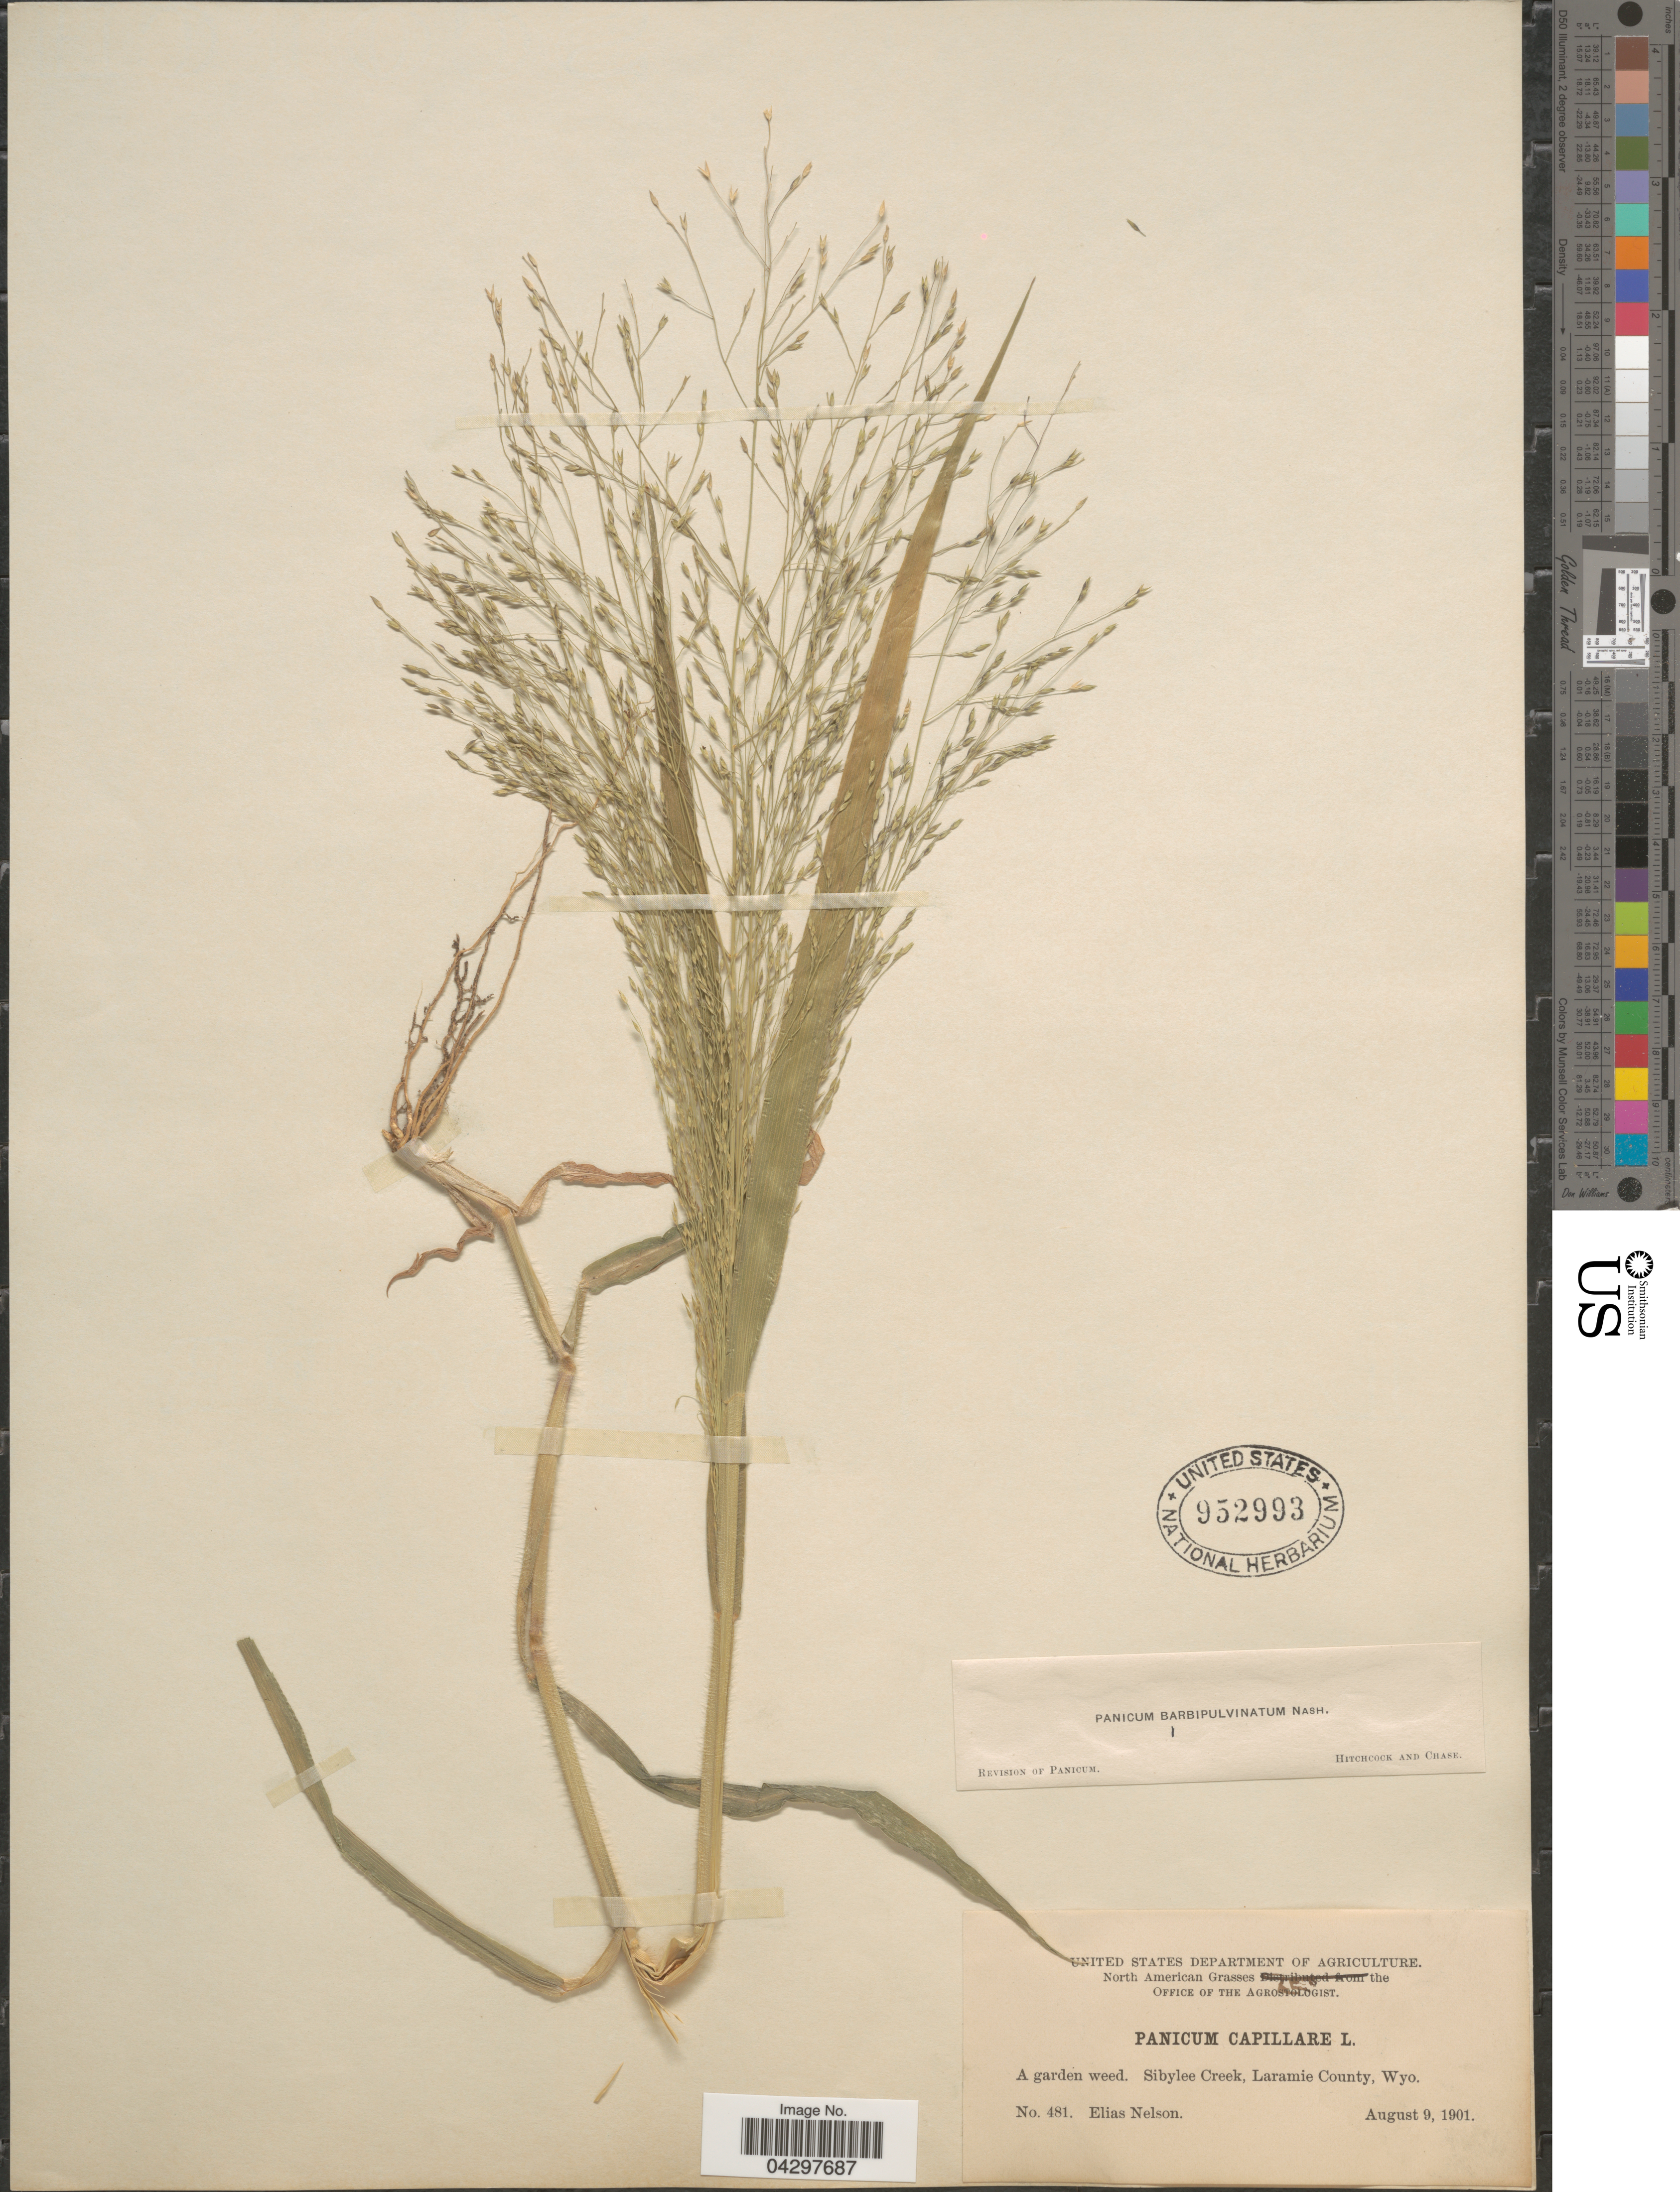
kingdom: Plantae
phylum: Tracheophyta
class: Liliopsida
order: Poales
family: Poaceae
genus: Panicum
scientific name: Panicum capillare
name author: L.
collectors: E. Nelson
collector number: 481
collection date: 1901-08-09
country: United States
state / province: Wyoming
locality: Sibylee Creek, Laramie County.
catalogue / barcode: US 952993